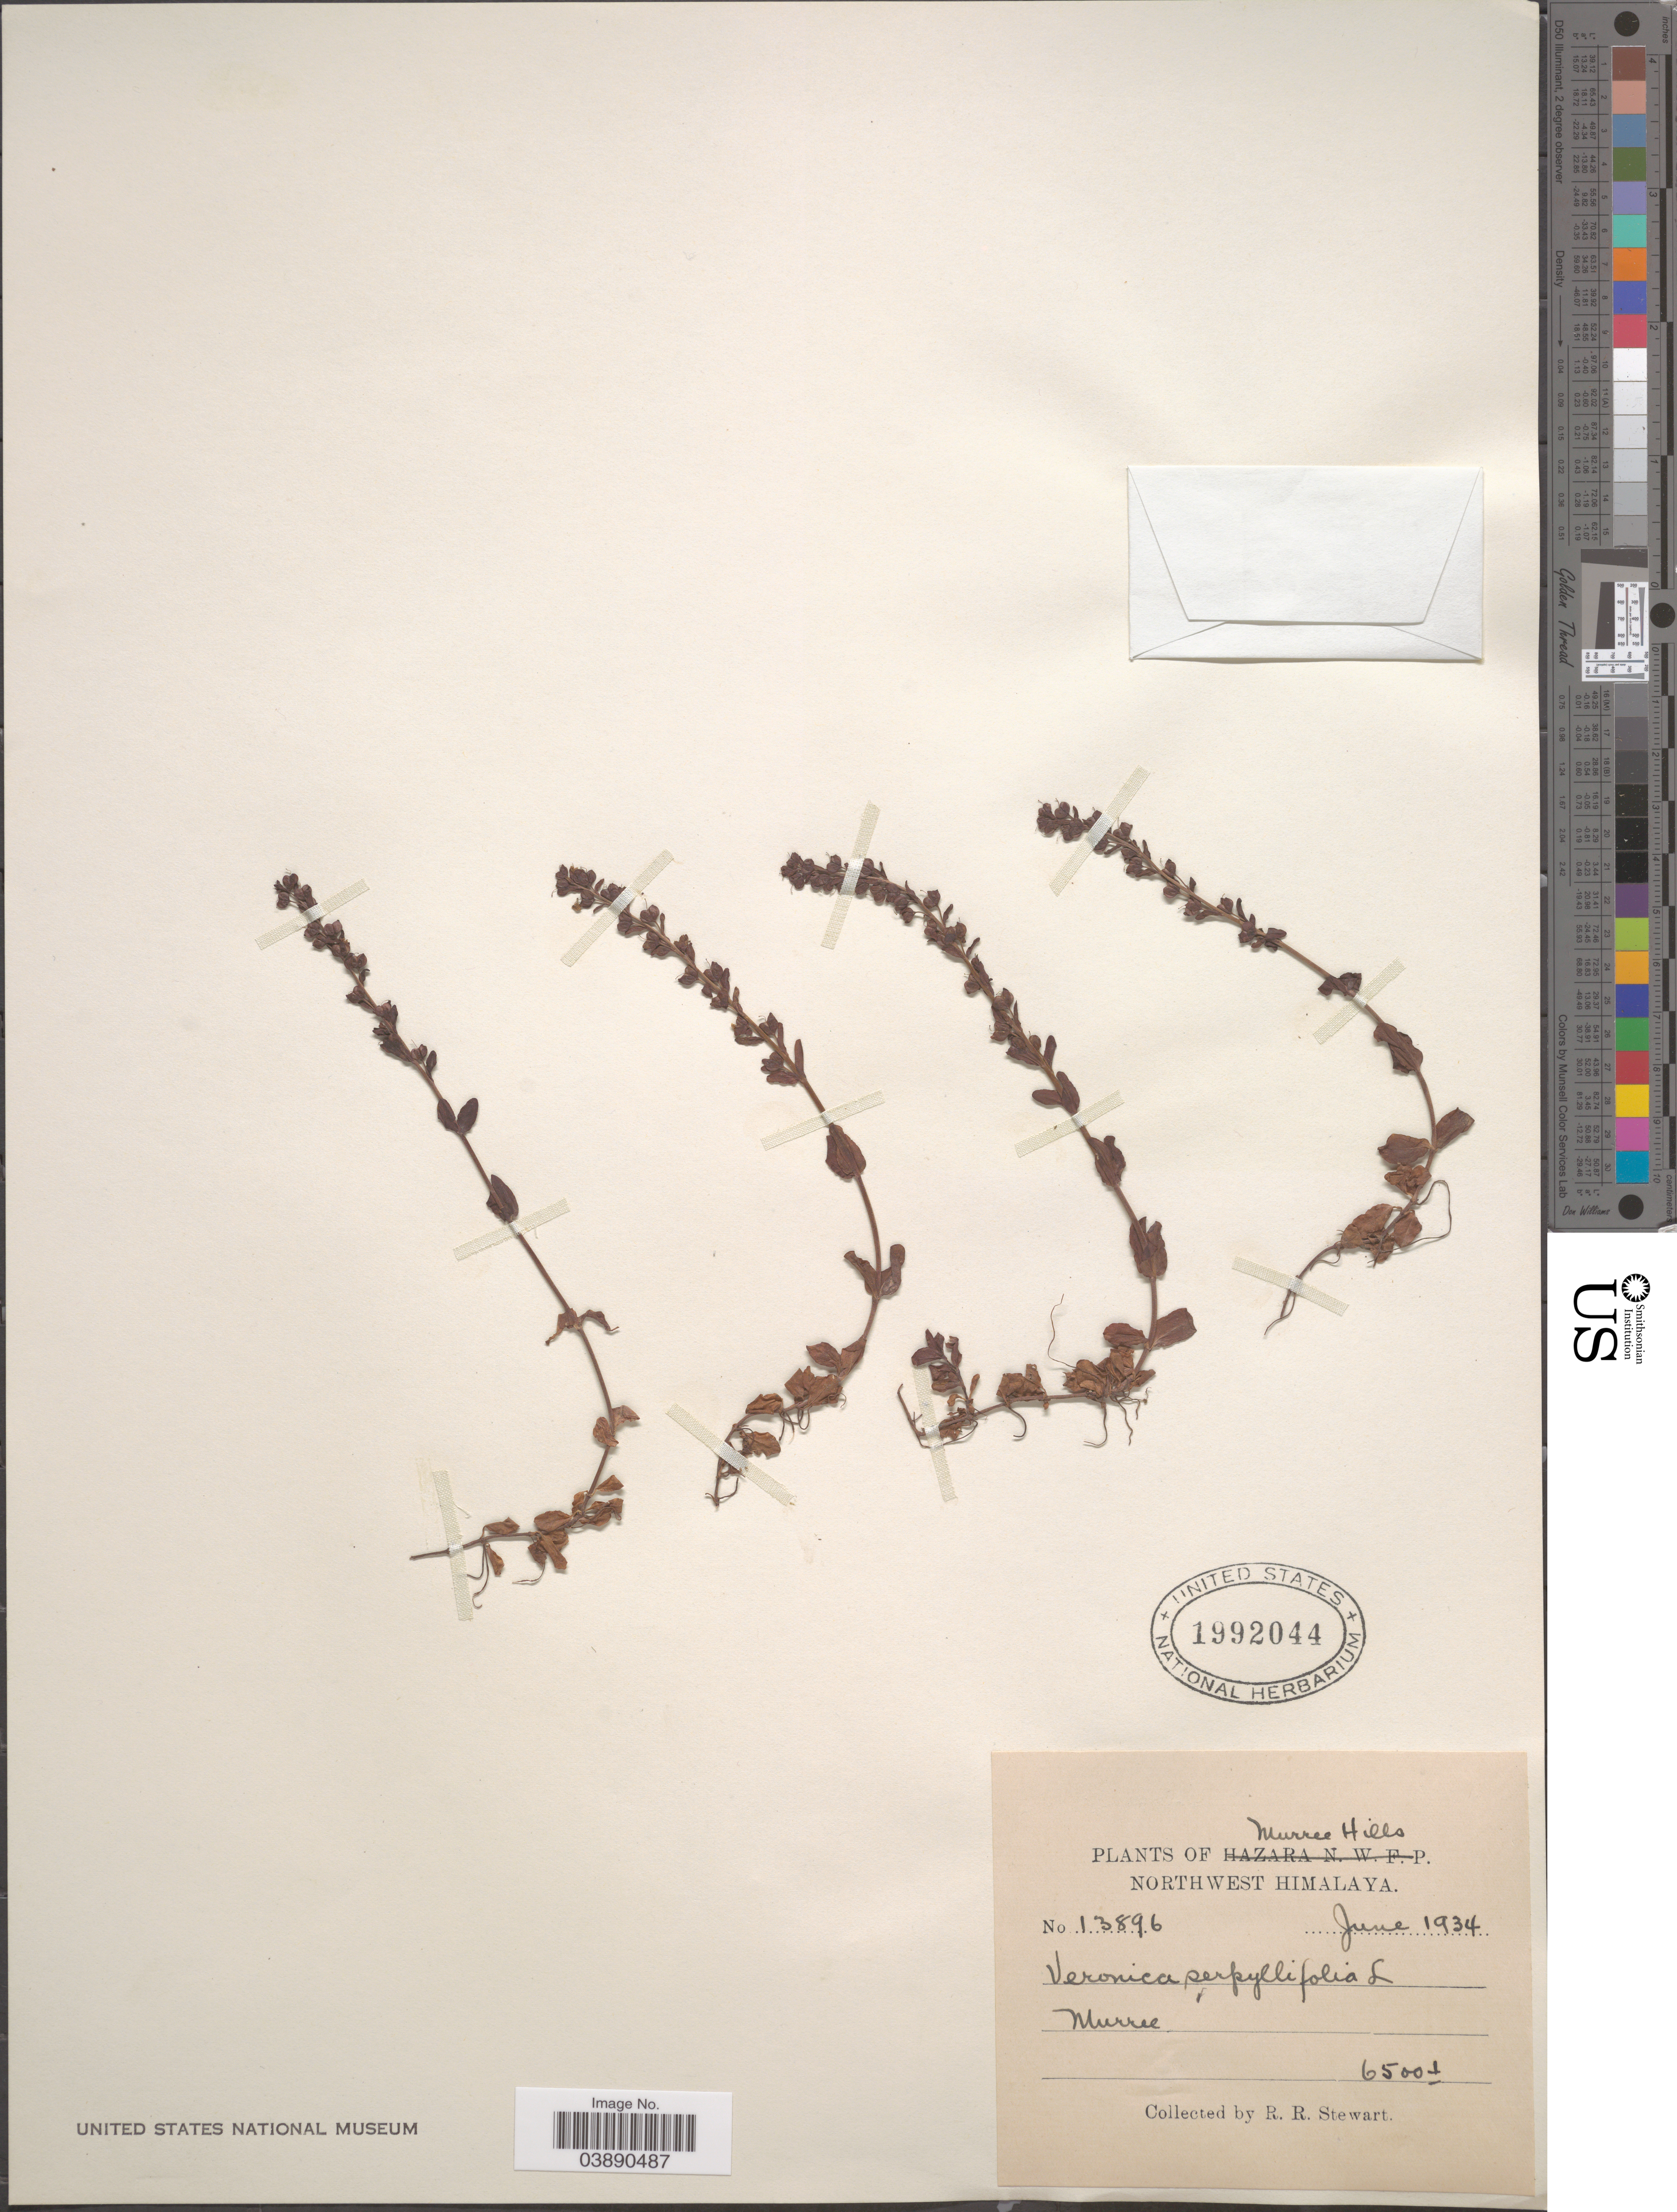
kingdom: Plantae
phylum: Tracheophyta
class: Magnoliopsida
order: Lamiales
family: Plantaginaceae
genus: Veronica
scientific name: Veronica serpyllifolia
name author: L.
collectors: R. Stewart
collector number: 13896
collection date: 1934-06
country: Pakistan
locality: Murree Hills. Northwest Himalaya. Murree.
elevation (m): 1981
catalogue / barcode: US 1992044